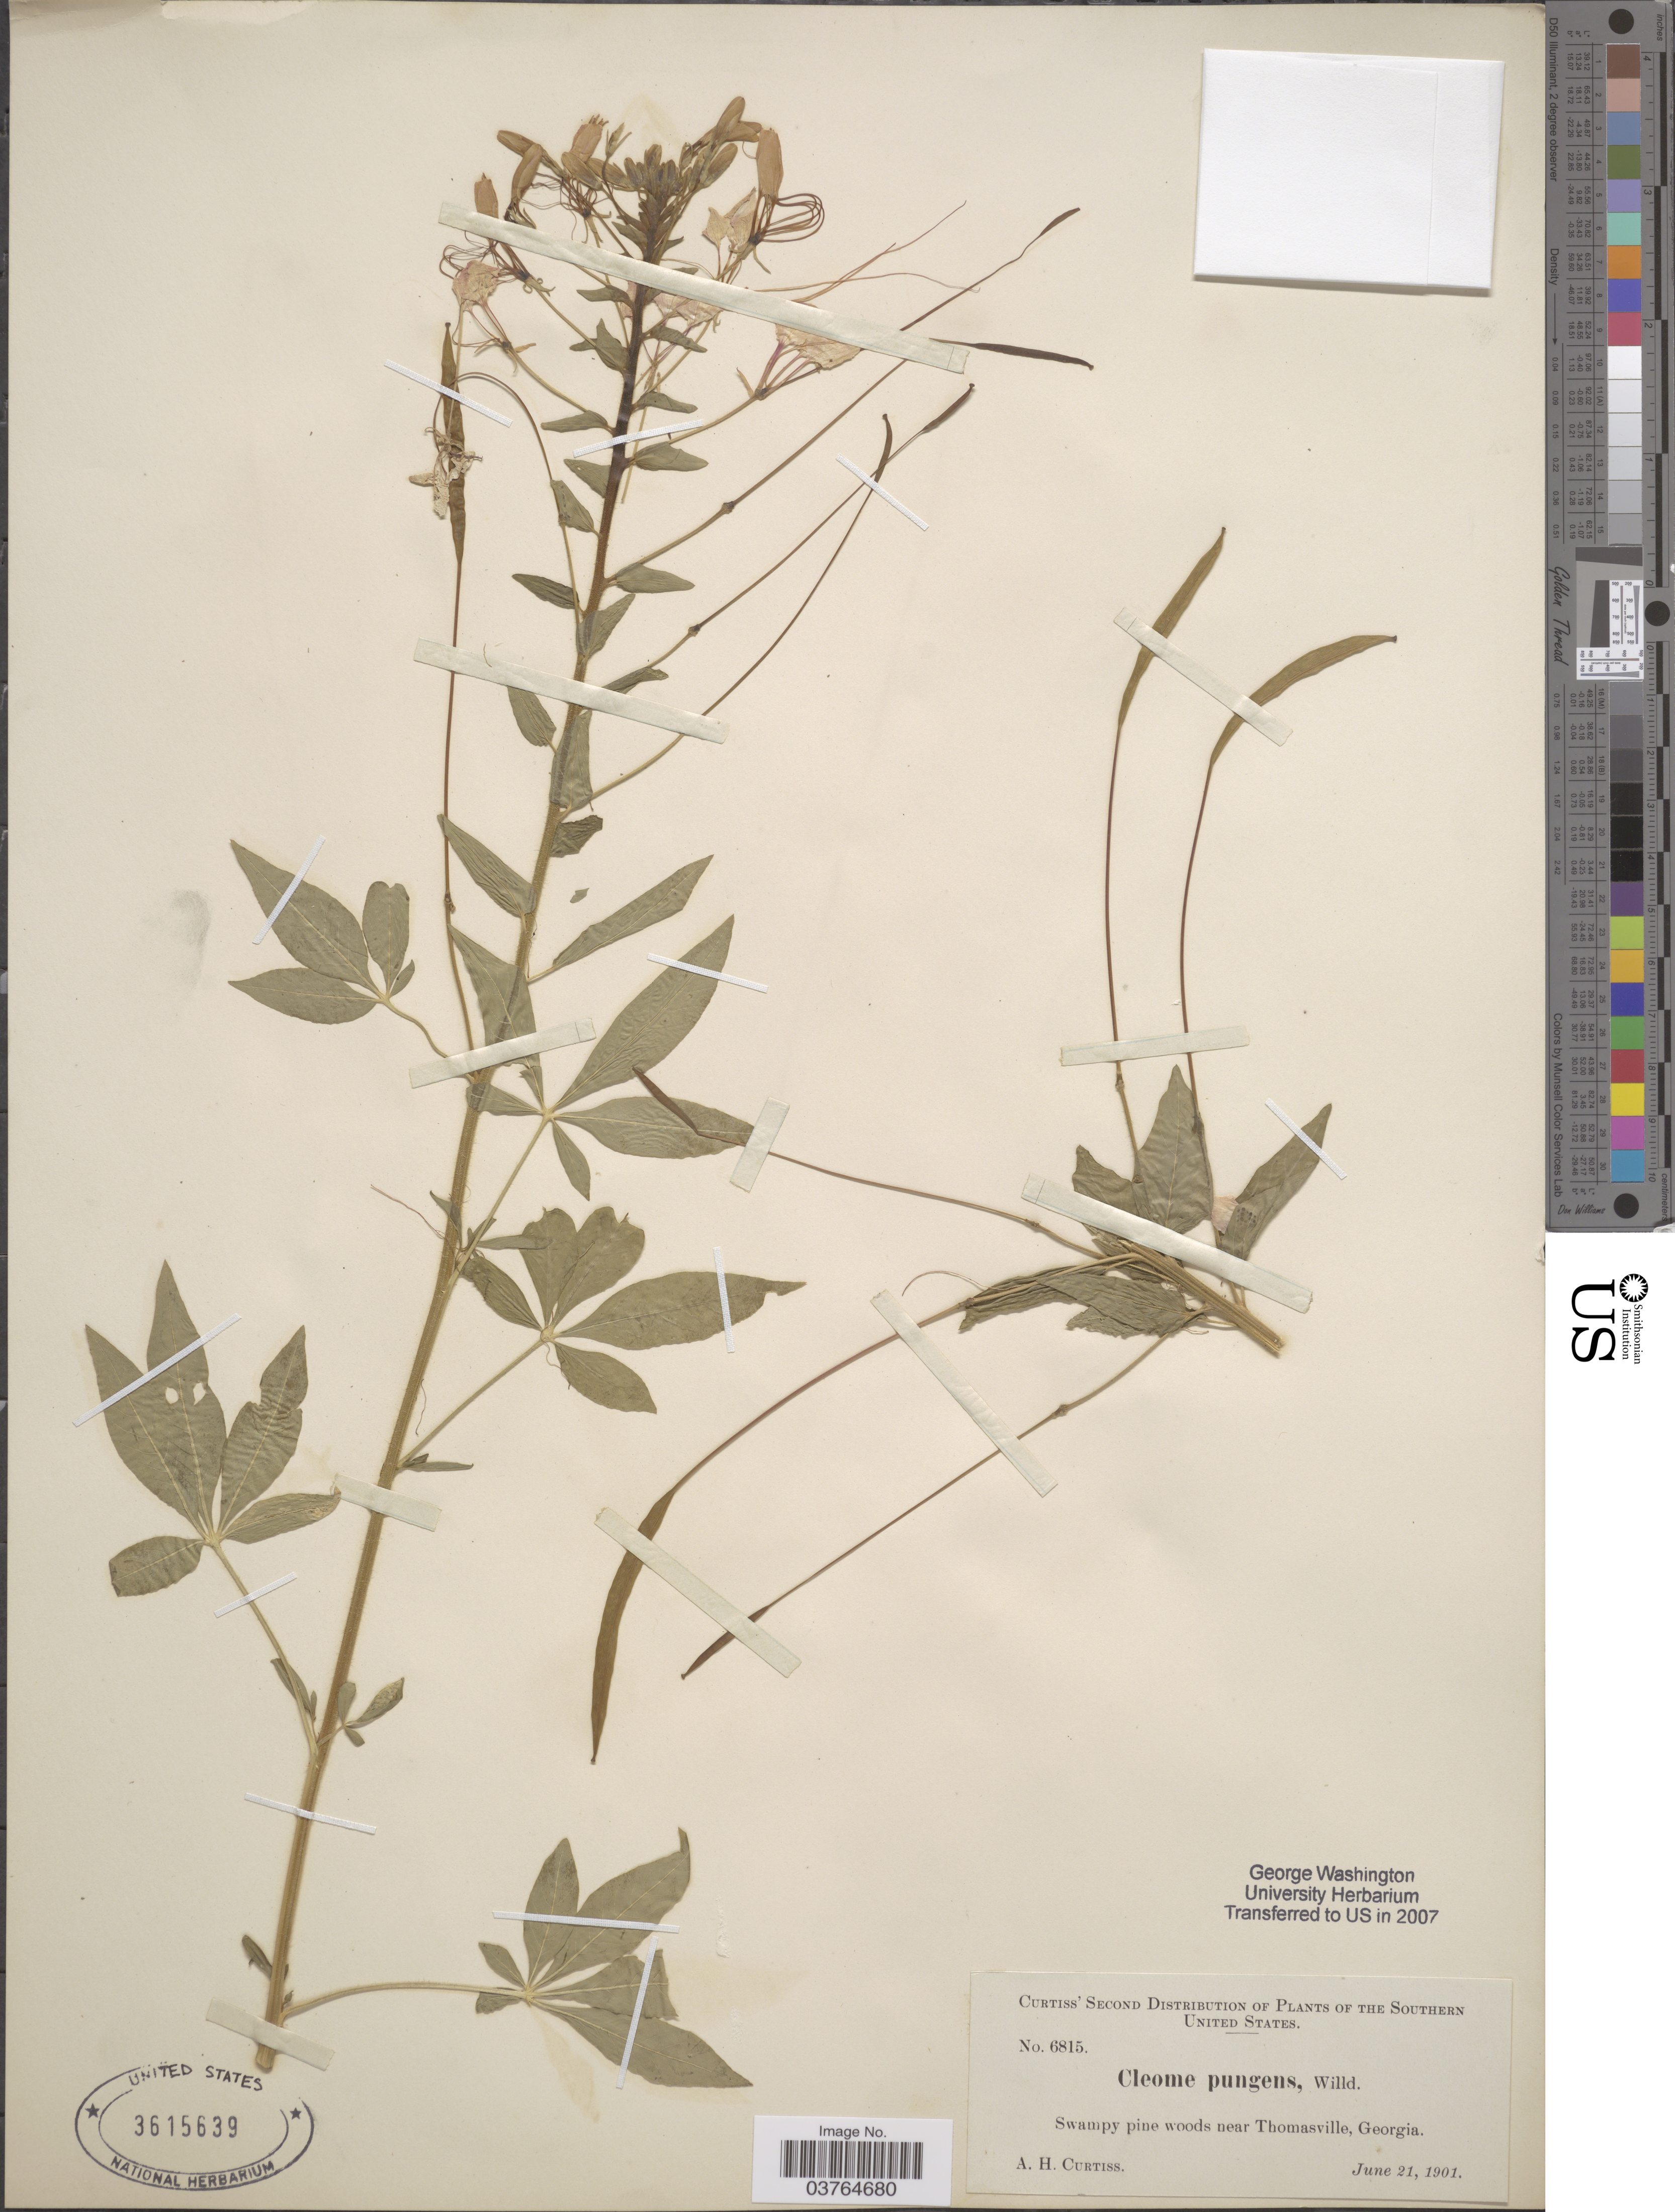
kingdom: Plantae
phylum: Tracheophyta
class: Magnoliopsida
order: Brassicales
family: Cleomaceae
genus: Tarenaya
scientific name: Tarenaya houtteana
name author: (Schltdl.) Soares Neto & Roalson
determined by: Strong, Mark T., (BOT), Smithsonian Institution - National Museum of Natural History (UNITED STATES)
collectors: A. H. Curtiss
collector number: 6815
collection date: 1901-06-21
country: United States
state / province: Georgia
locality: The Southern United States. Swampy pine woods near Thomasville.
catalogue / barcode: US 3615639